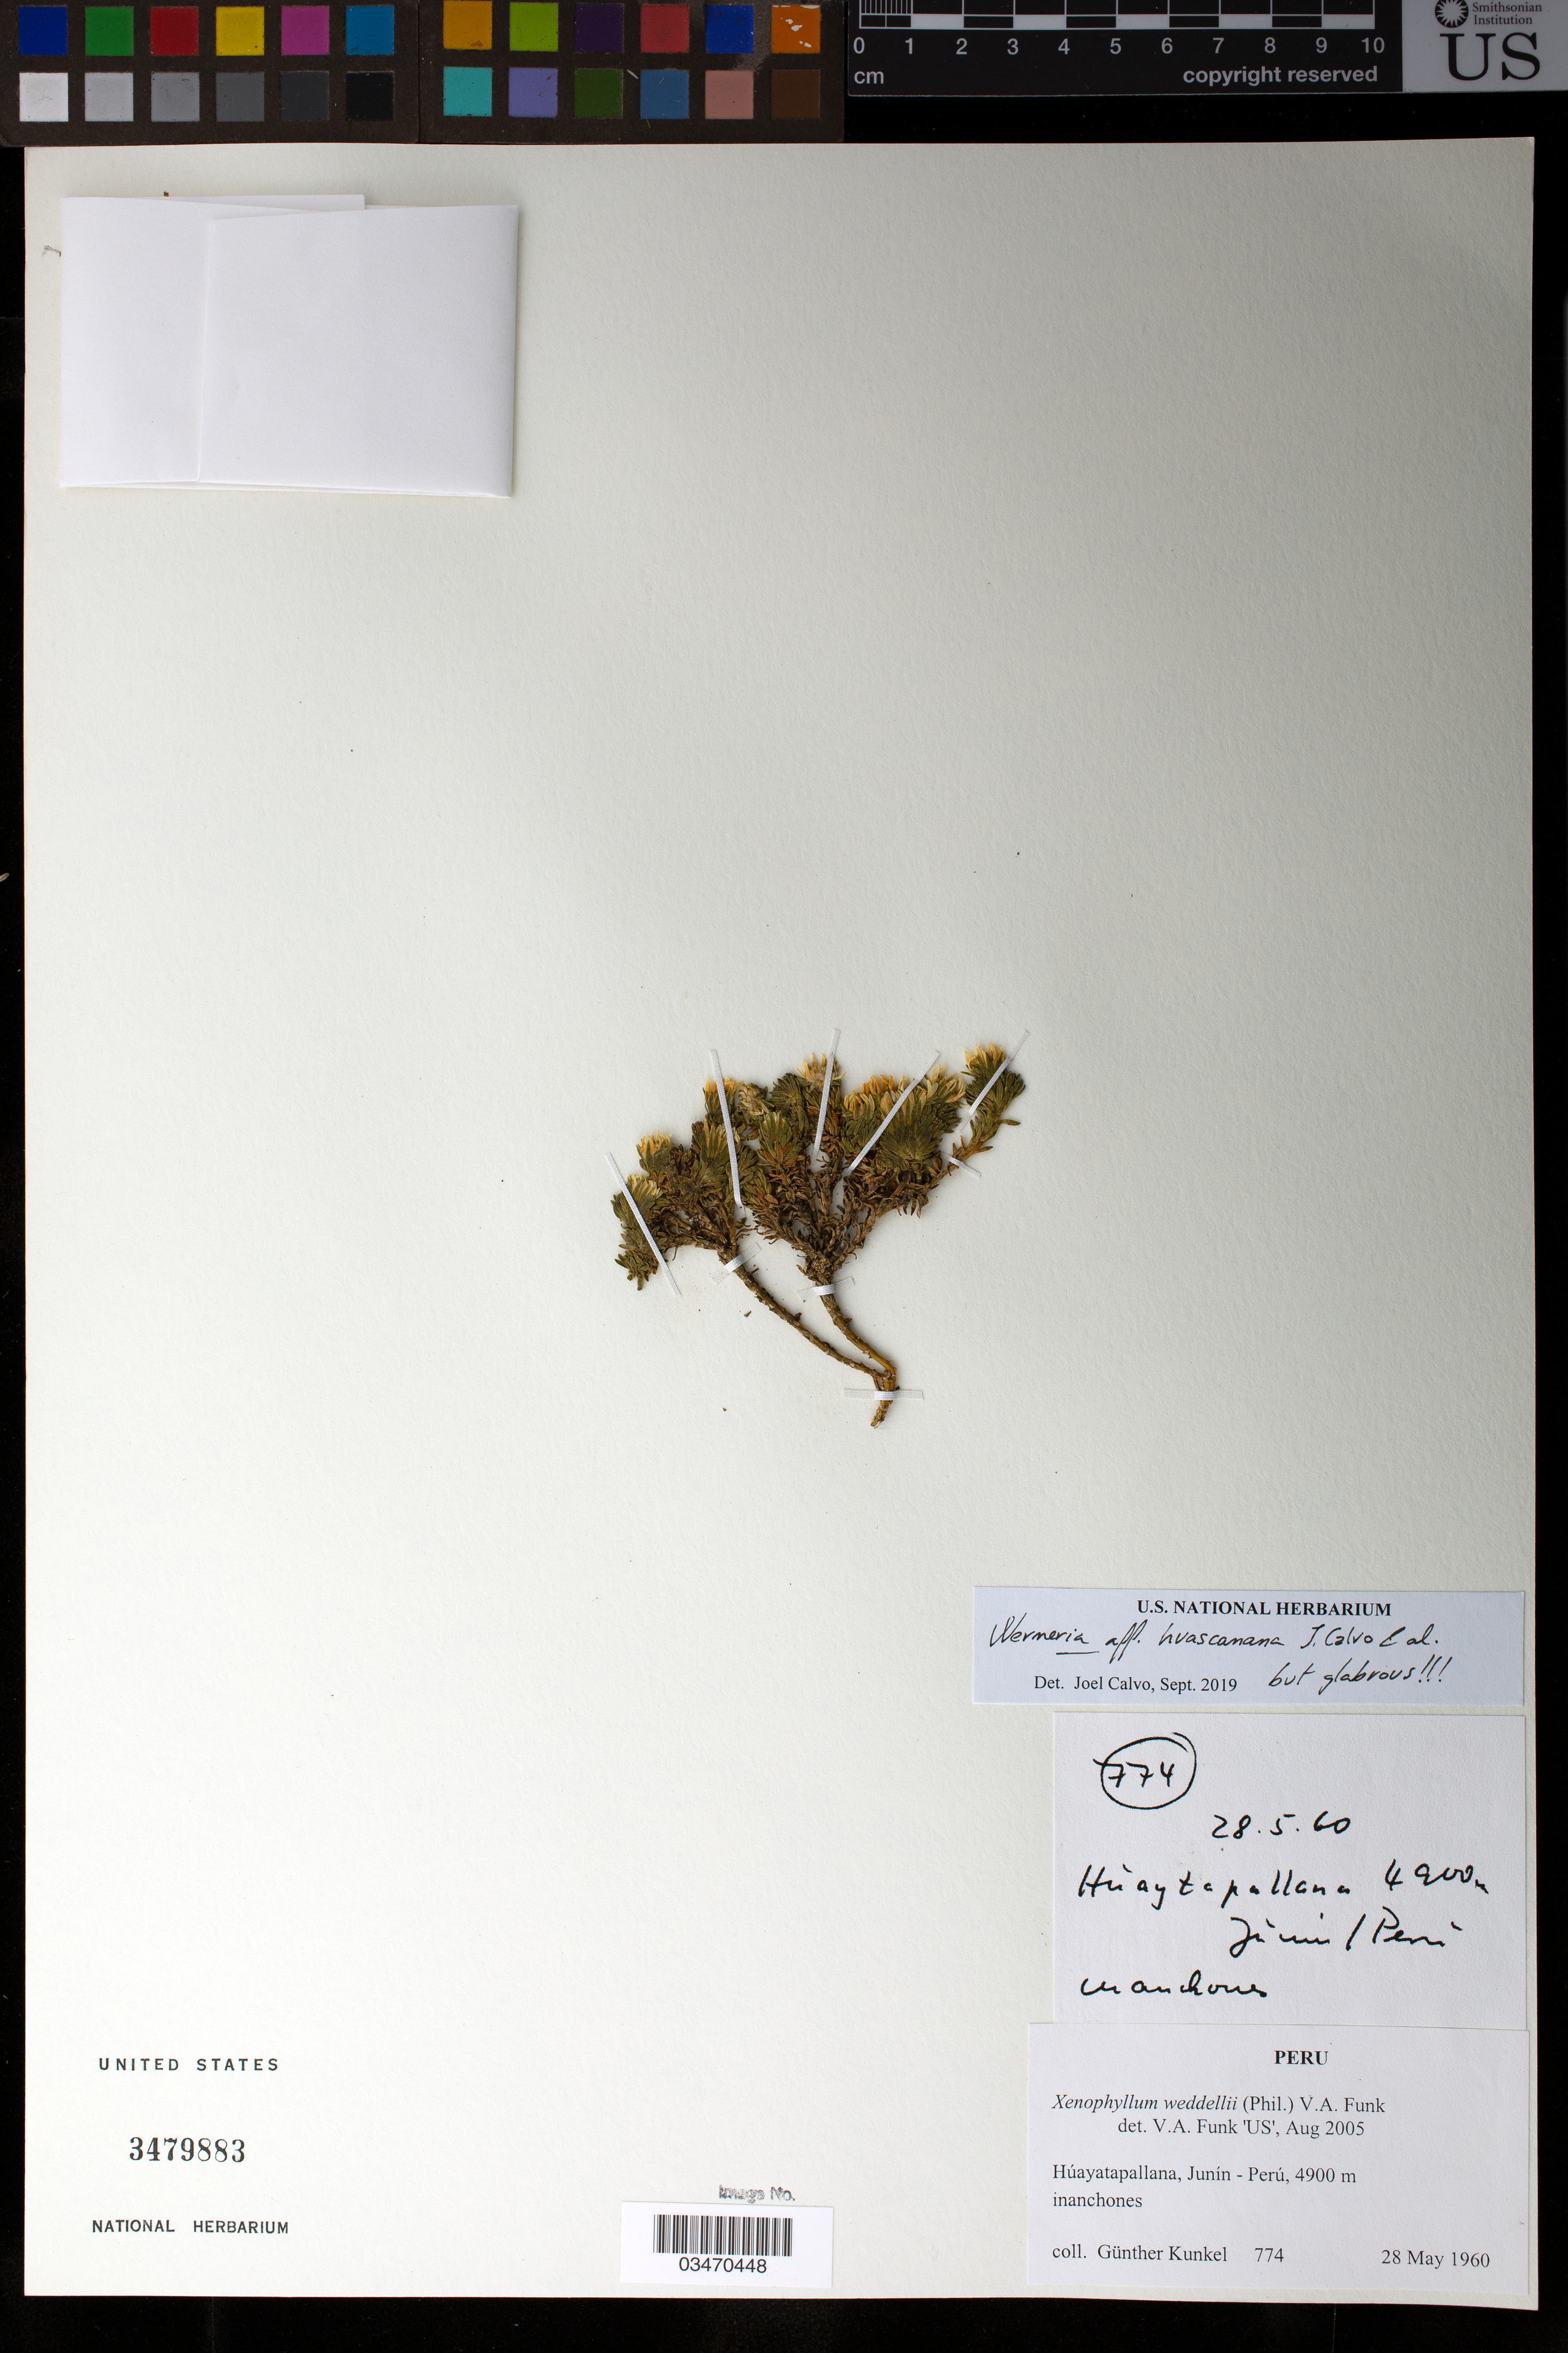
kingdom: Plantae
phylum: Tracheophyta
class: Magnoliopsida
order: Asterales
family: Asteraceae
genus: Werneria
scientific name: Werneria sp.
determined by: Calvo, Joel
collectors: G. Kunkel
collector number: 774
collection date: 1960-05-28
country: Peru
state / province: Junín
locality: Huaytapallana, manchous grandes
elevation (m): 4900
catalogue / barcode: US 3479883